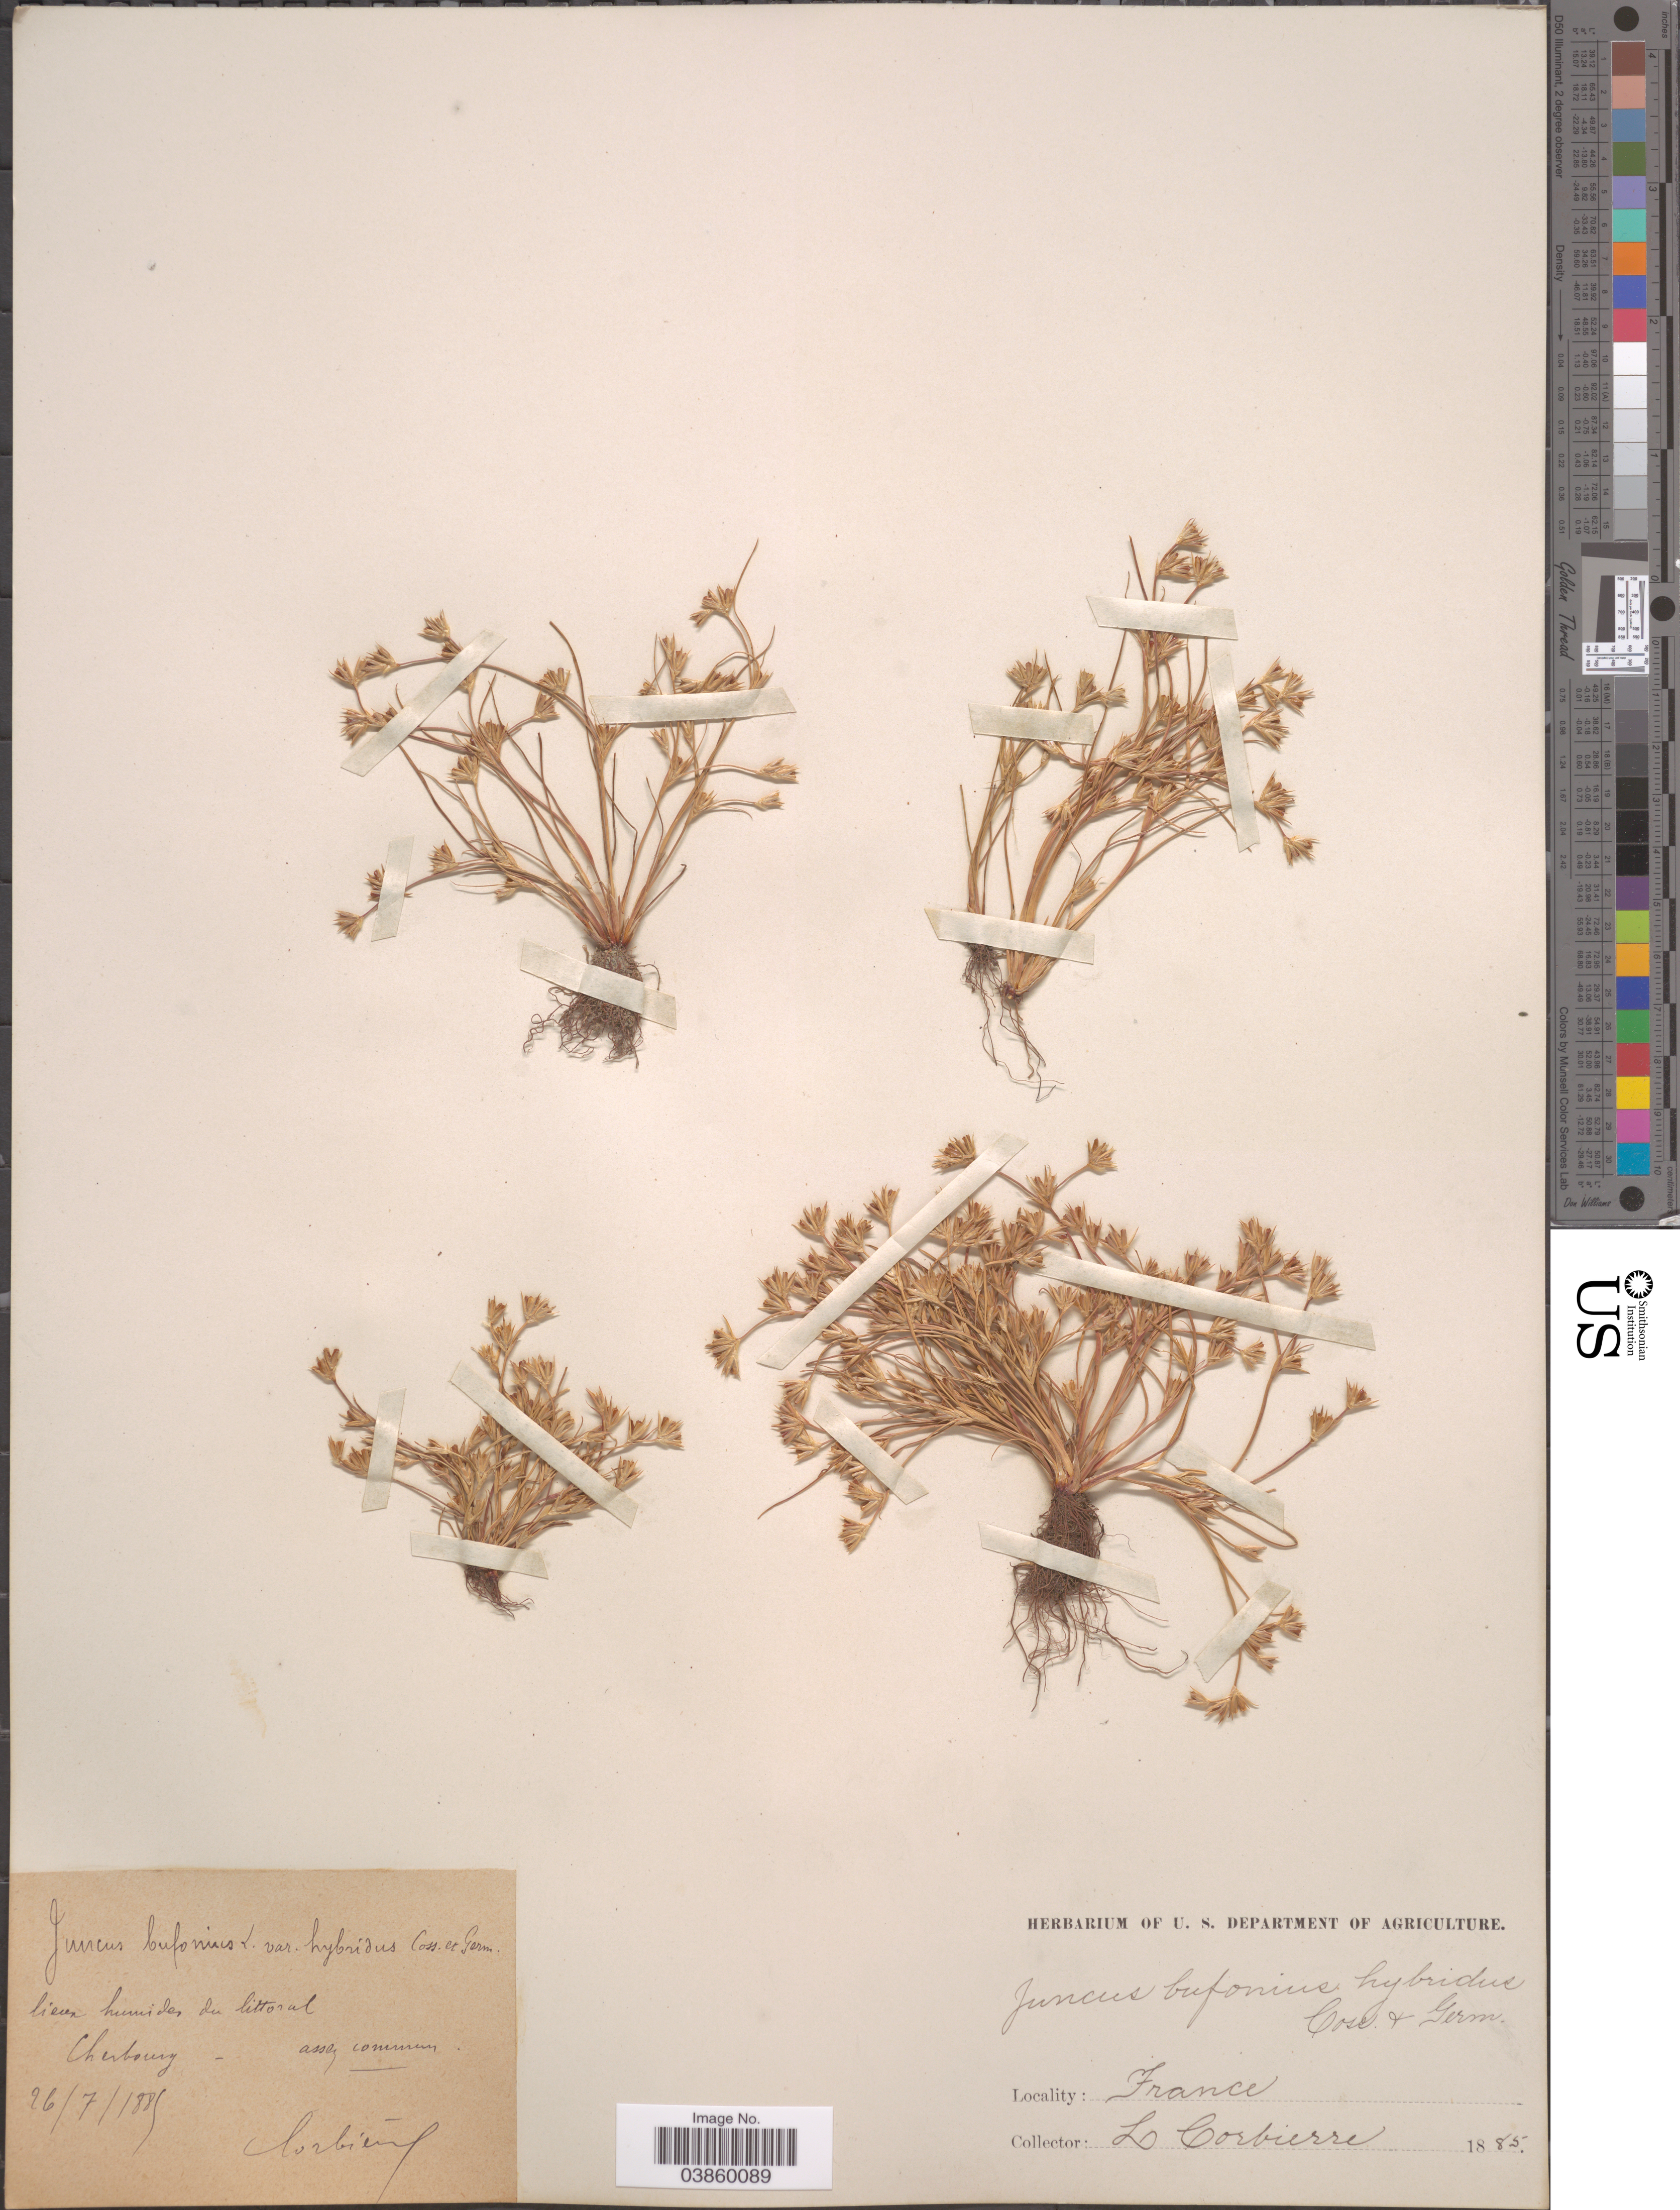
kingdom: Plantae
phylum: Tracheophyta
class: Liliopsida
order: Poales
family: Juncaceae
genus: Juncus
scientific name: Juncus bufonius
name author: L.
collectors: L. Corbière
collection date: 1885-07-26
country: France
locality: Lieux humides du littoral Cherbourg.